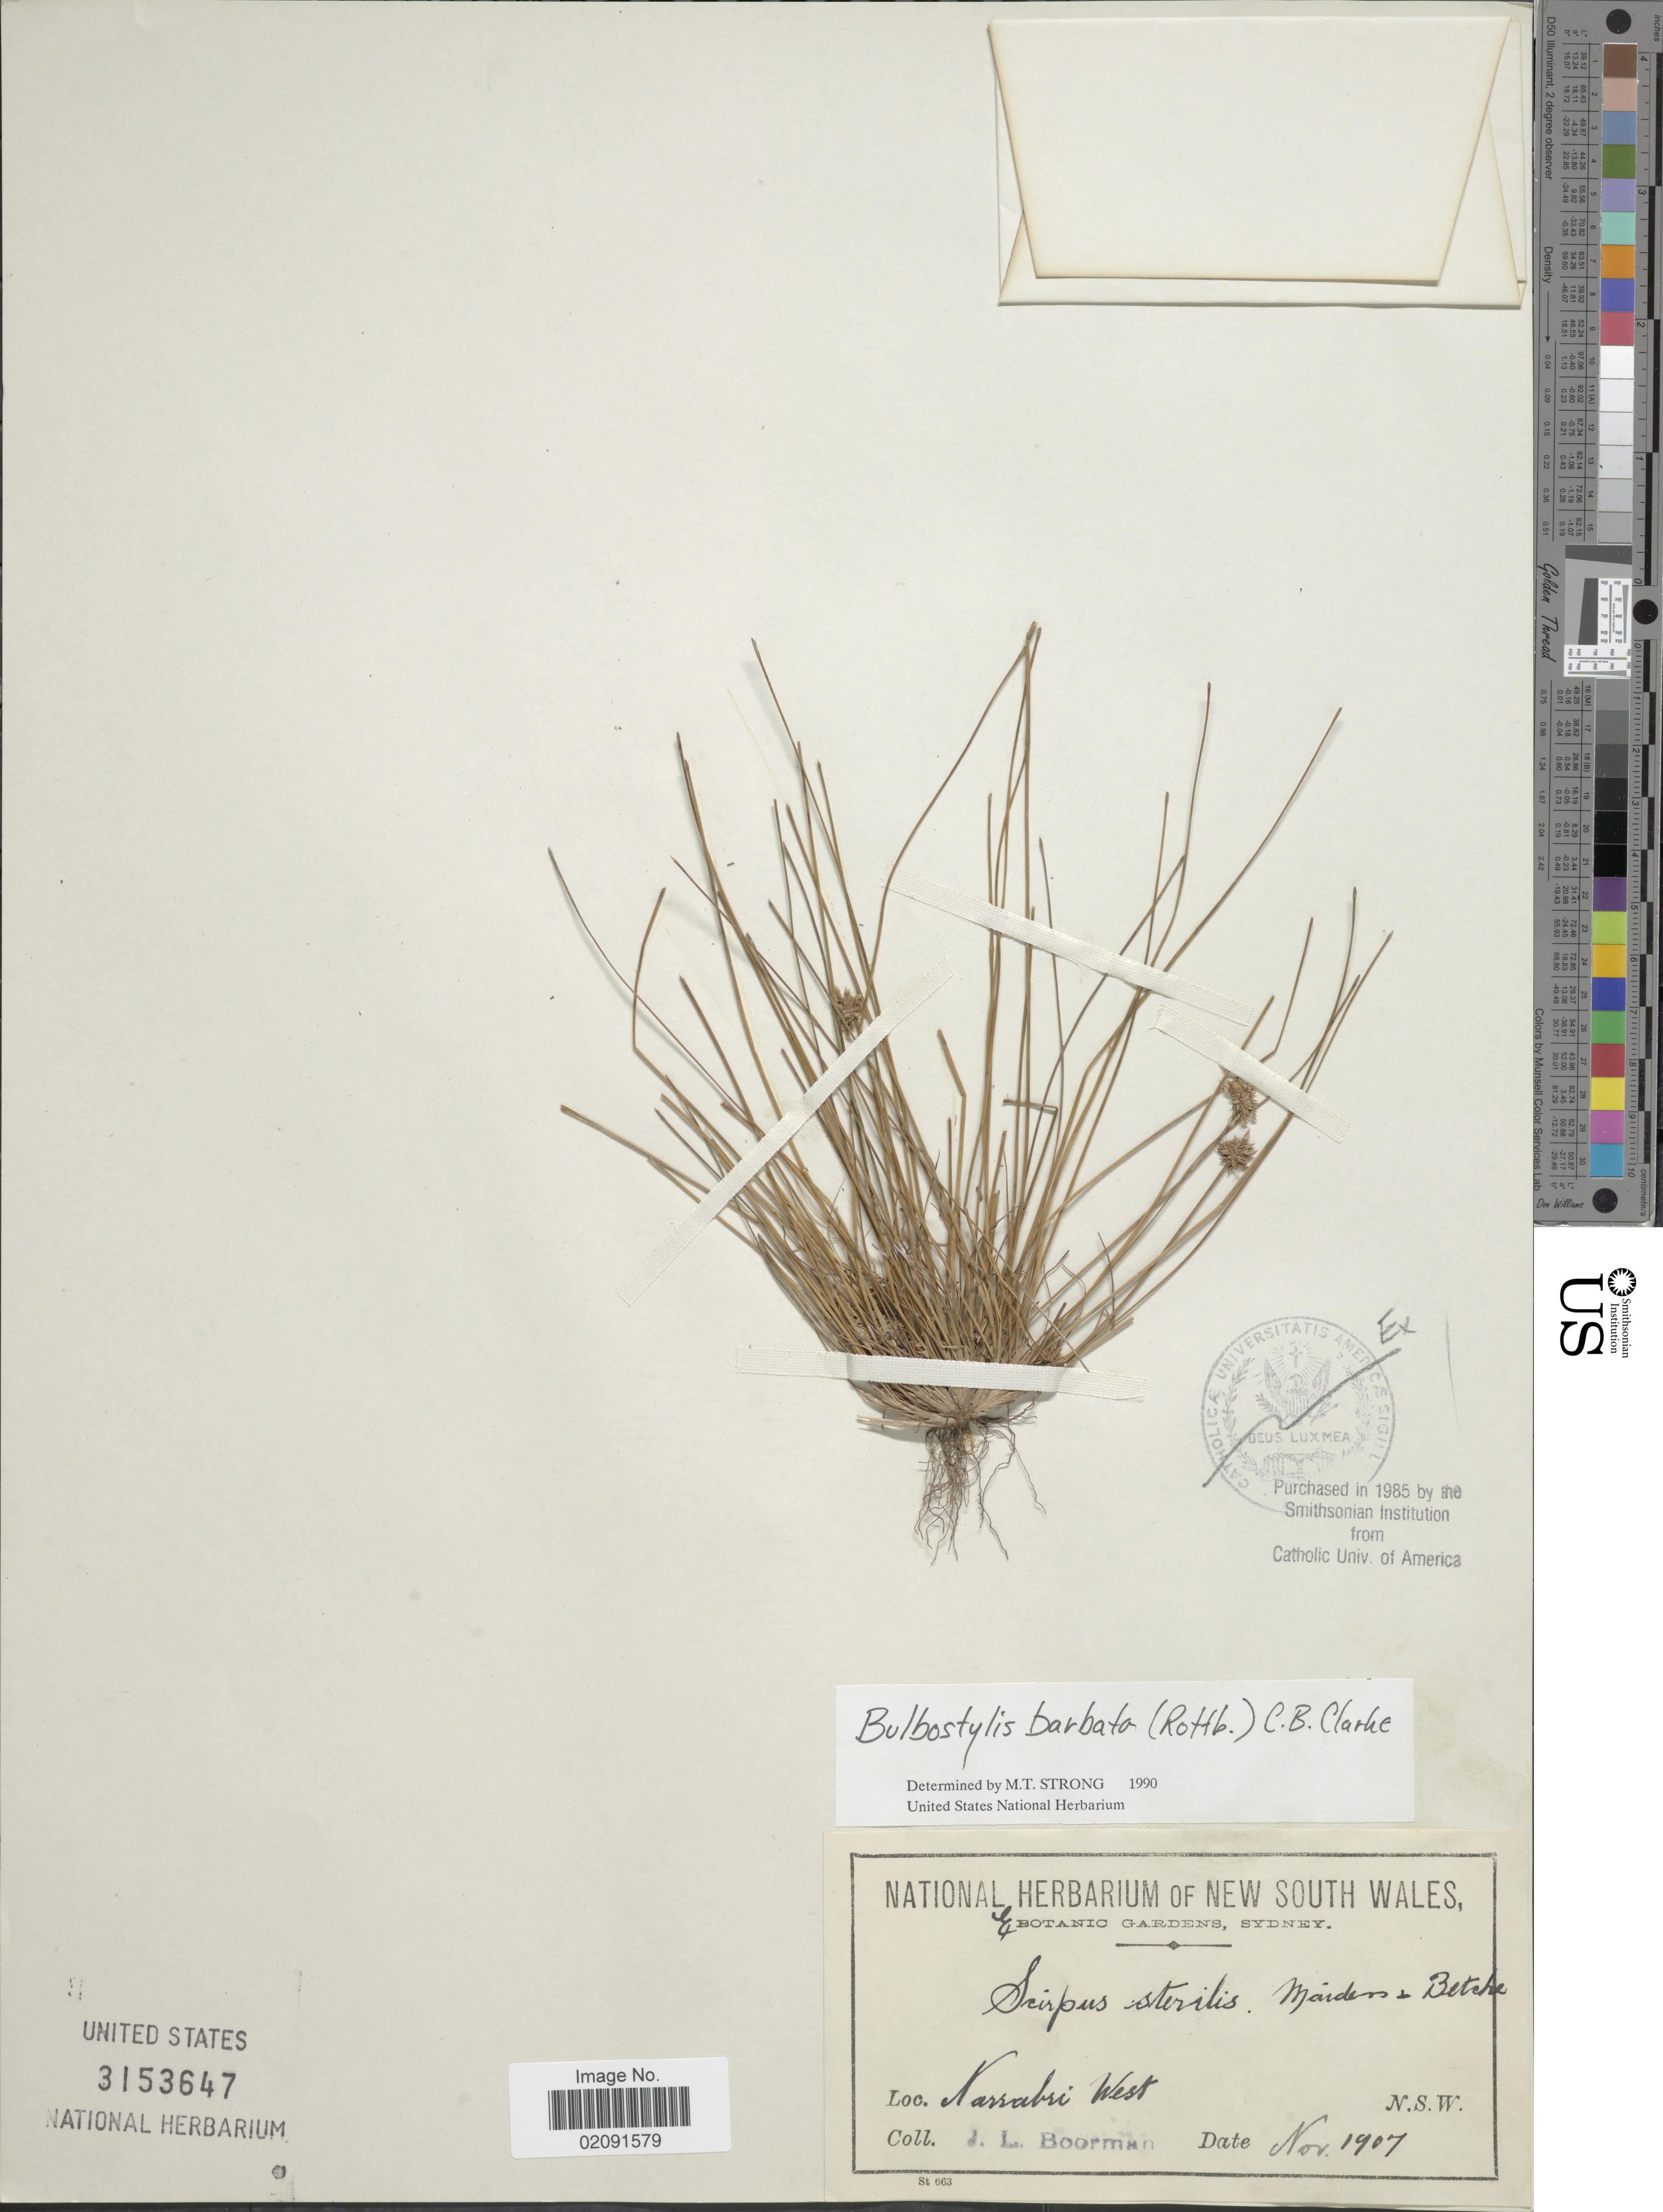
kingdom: Plantae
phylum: Tracheophyta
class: Liliopsida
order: Poales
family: Cyperaceae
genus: Bulbostylis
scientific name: Bulbostylis barbata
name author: (Rottb.) C.B. Clarke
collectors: J. Boorman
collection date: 1907-11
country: Australia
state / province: New South Wales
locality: Narrabri West.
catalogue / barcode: US 3153647